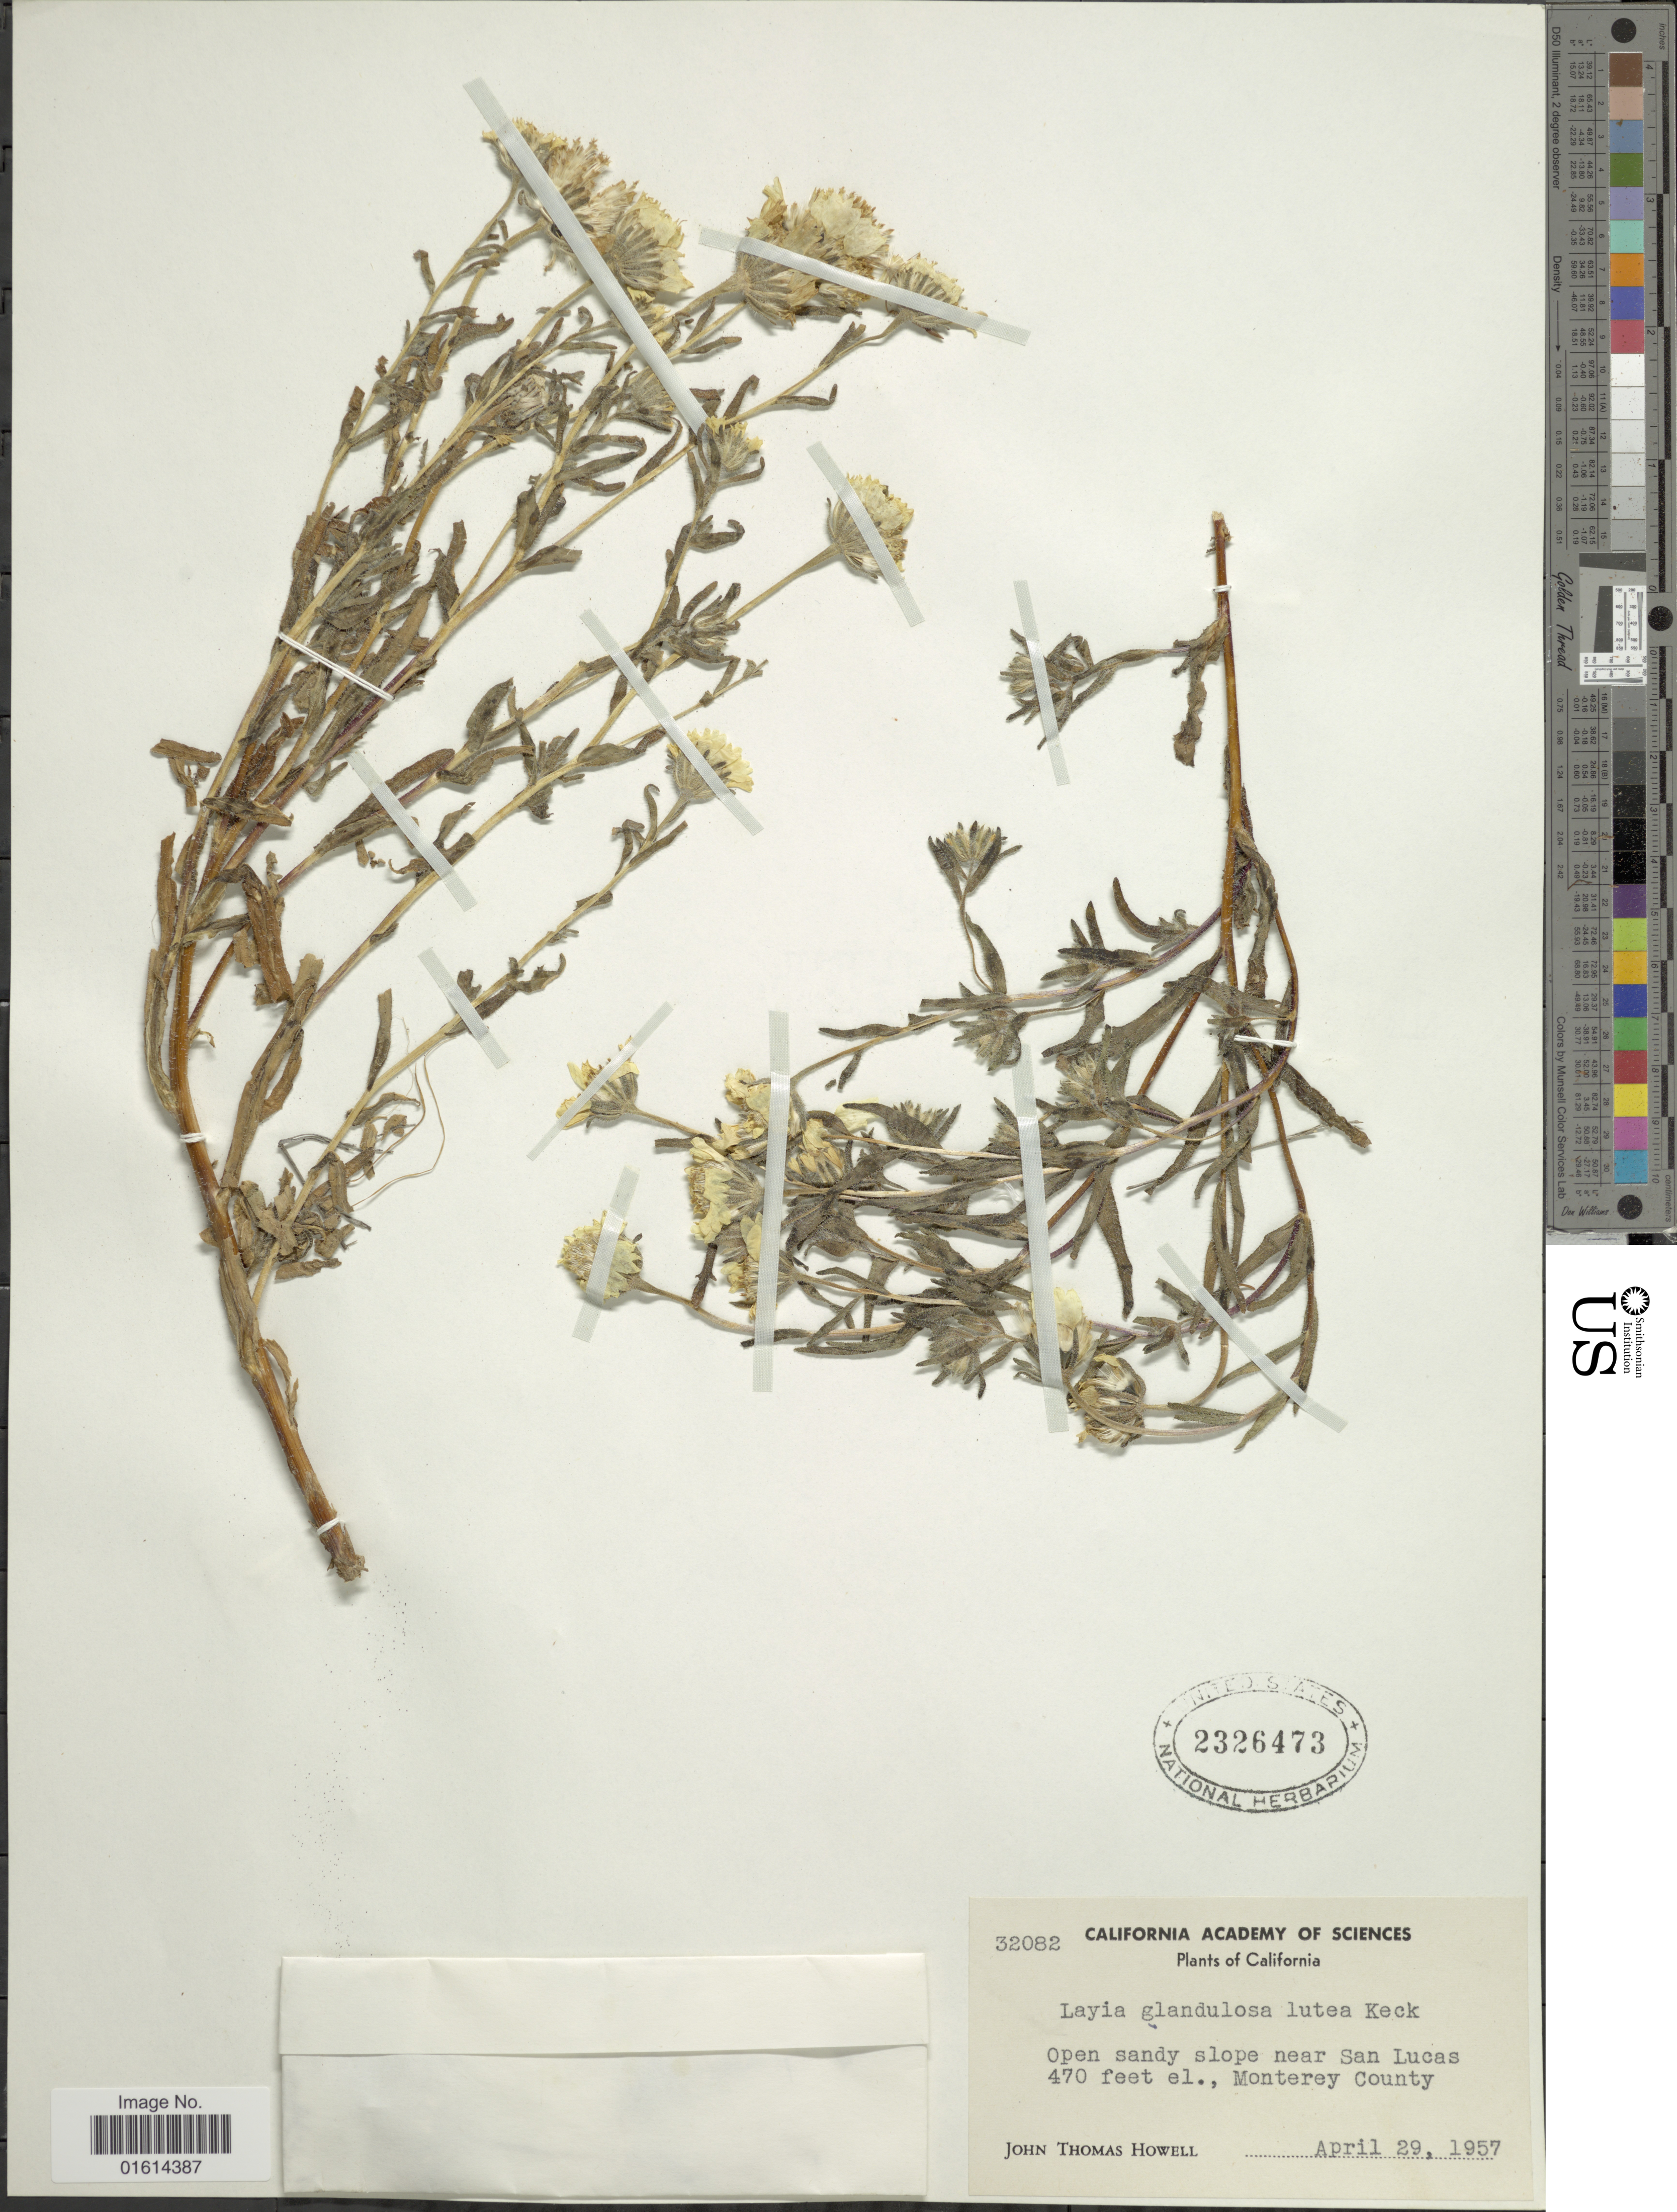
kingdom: Plantae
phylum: Tracheophyta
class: Magnoliopsida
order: Asterales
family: Asteraceae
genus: Layia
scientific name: Layia glandulosa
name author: Hook. & Arn.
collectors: J. T. Howell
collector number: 32082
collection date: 1957-04-29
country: United States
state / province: California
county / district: Monterey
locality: Near San Lucas, Monterey County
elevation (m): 143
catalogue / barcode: US 2326473